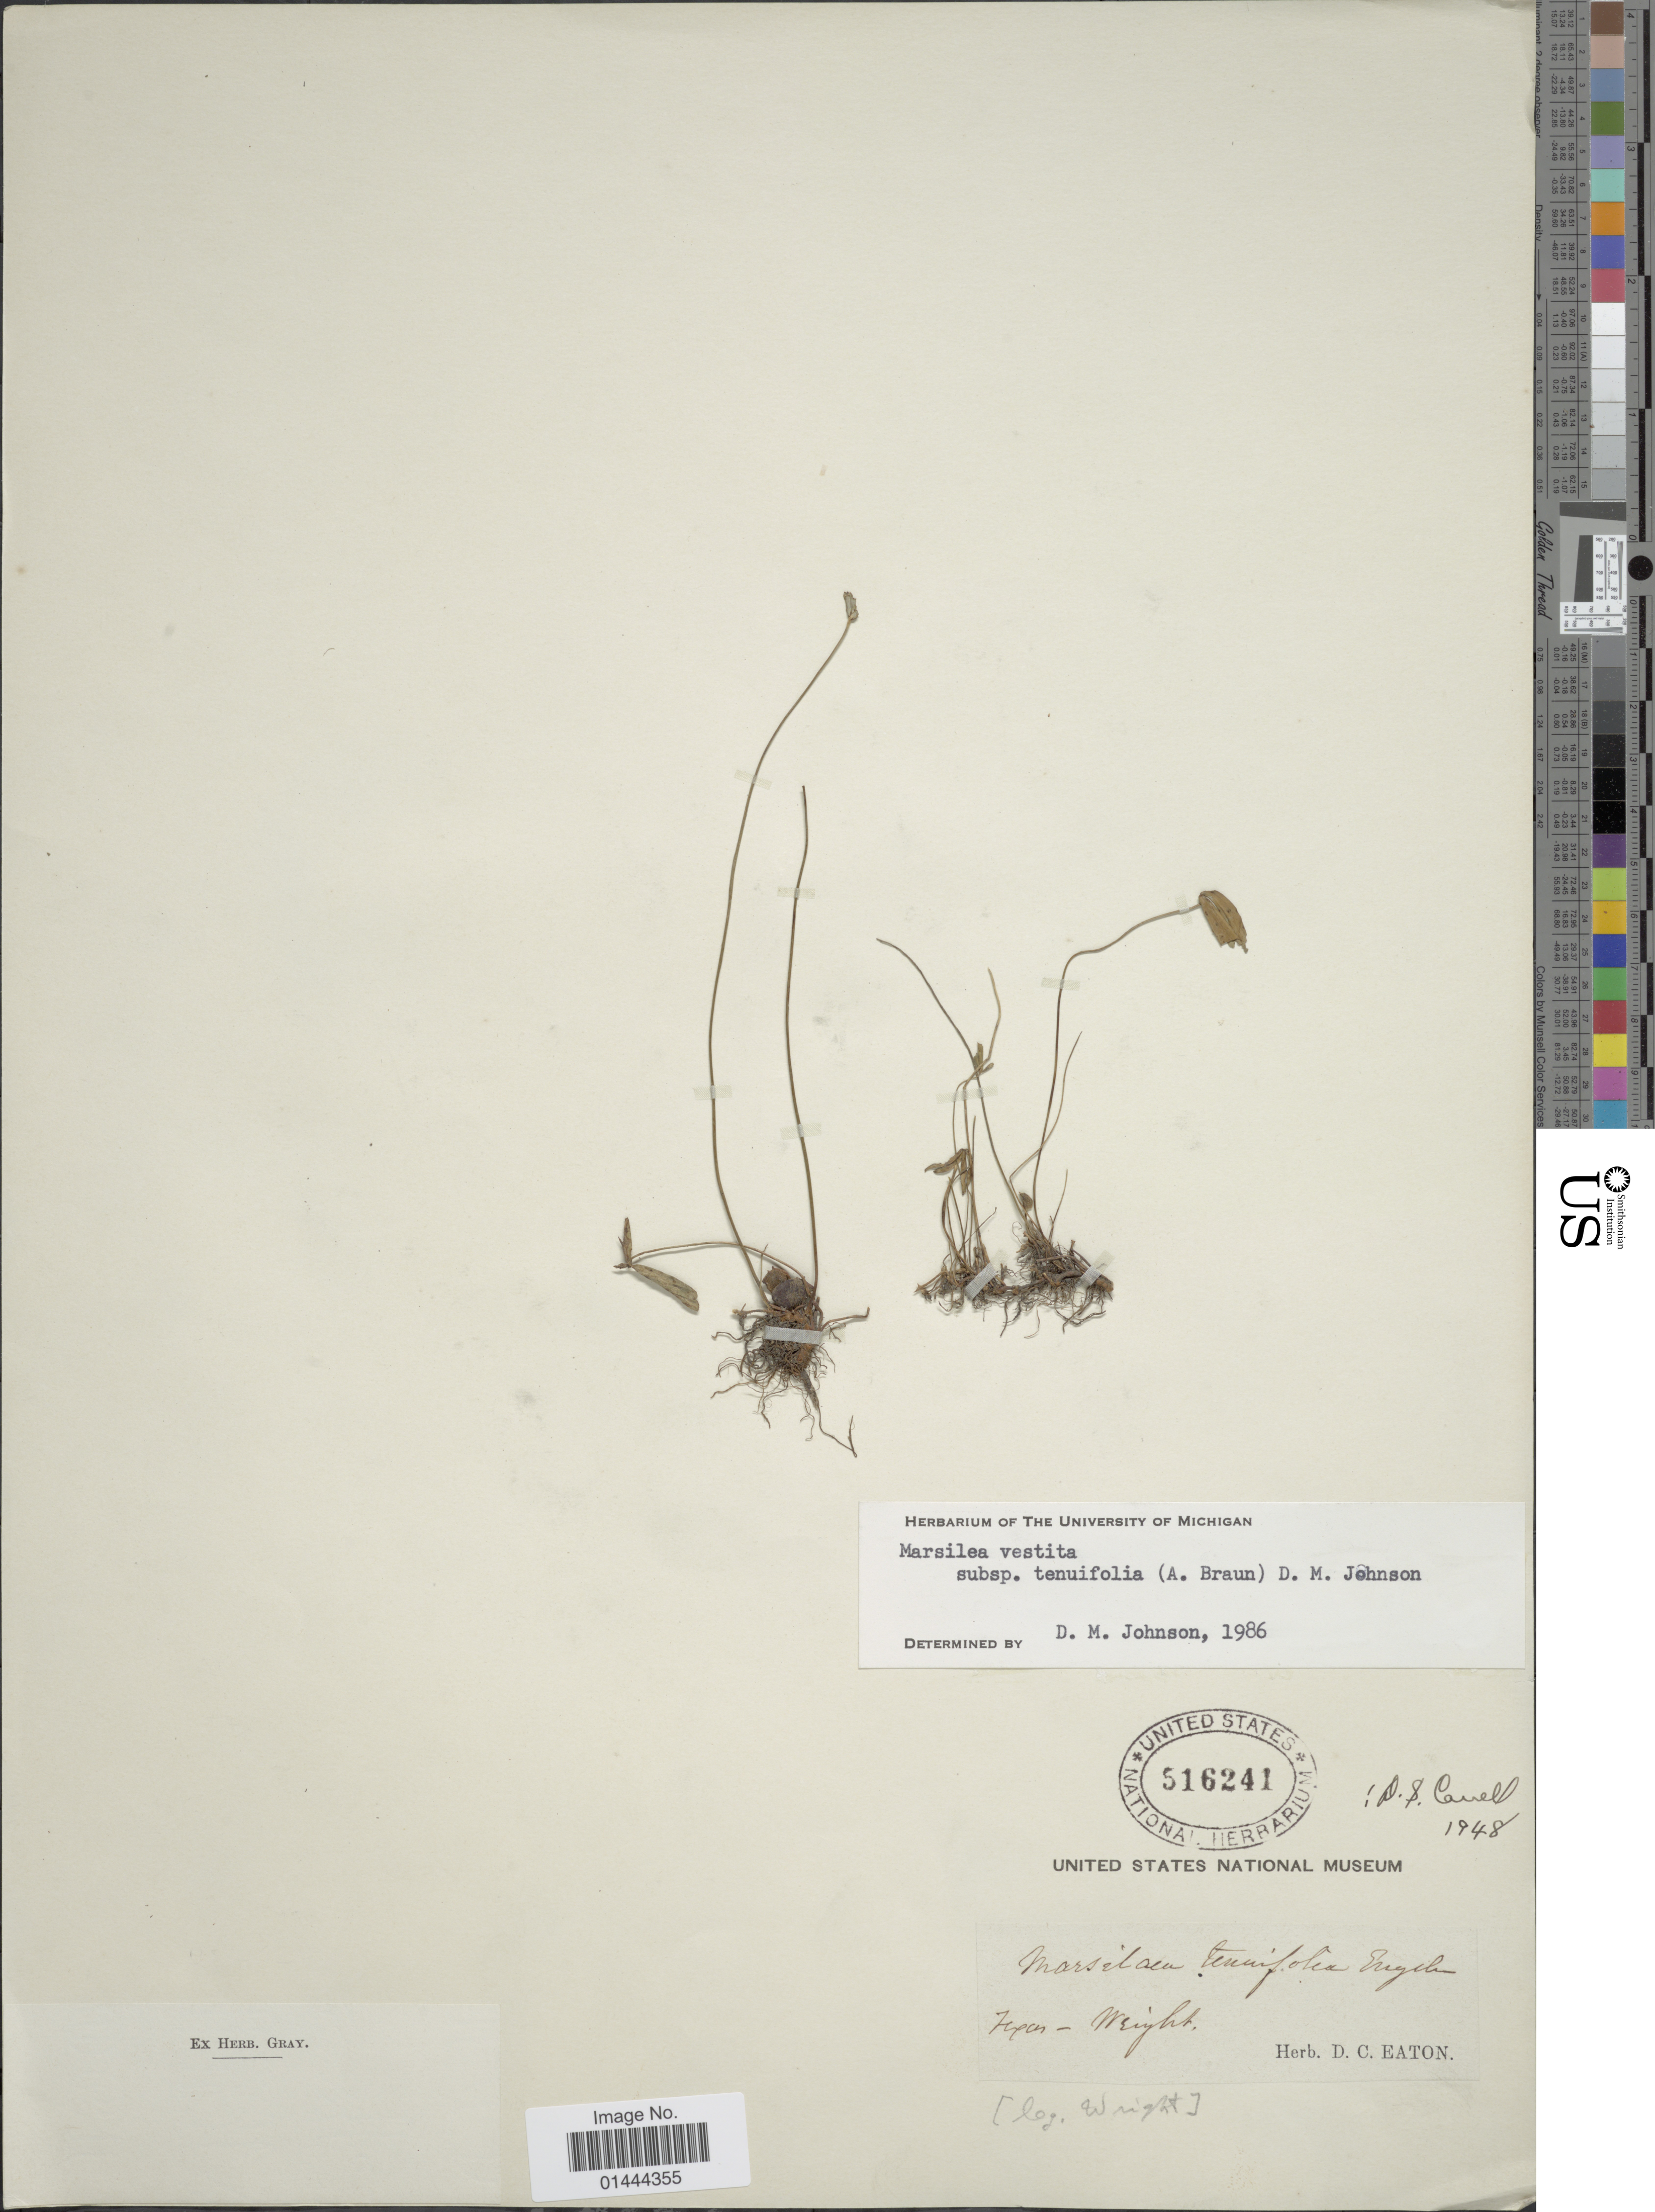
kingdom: Plantae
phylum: Tracheophyta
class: Polypodiopsida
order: Salviniales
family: Marsileaceae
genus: Marsilea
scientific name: Marsilea vestita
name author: Hook. & Grev.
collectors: C. Wright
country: United States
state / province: Texas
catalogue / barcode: US 516241